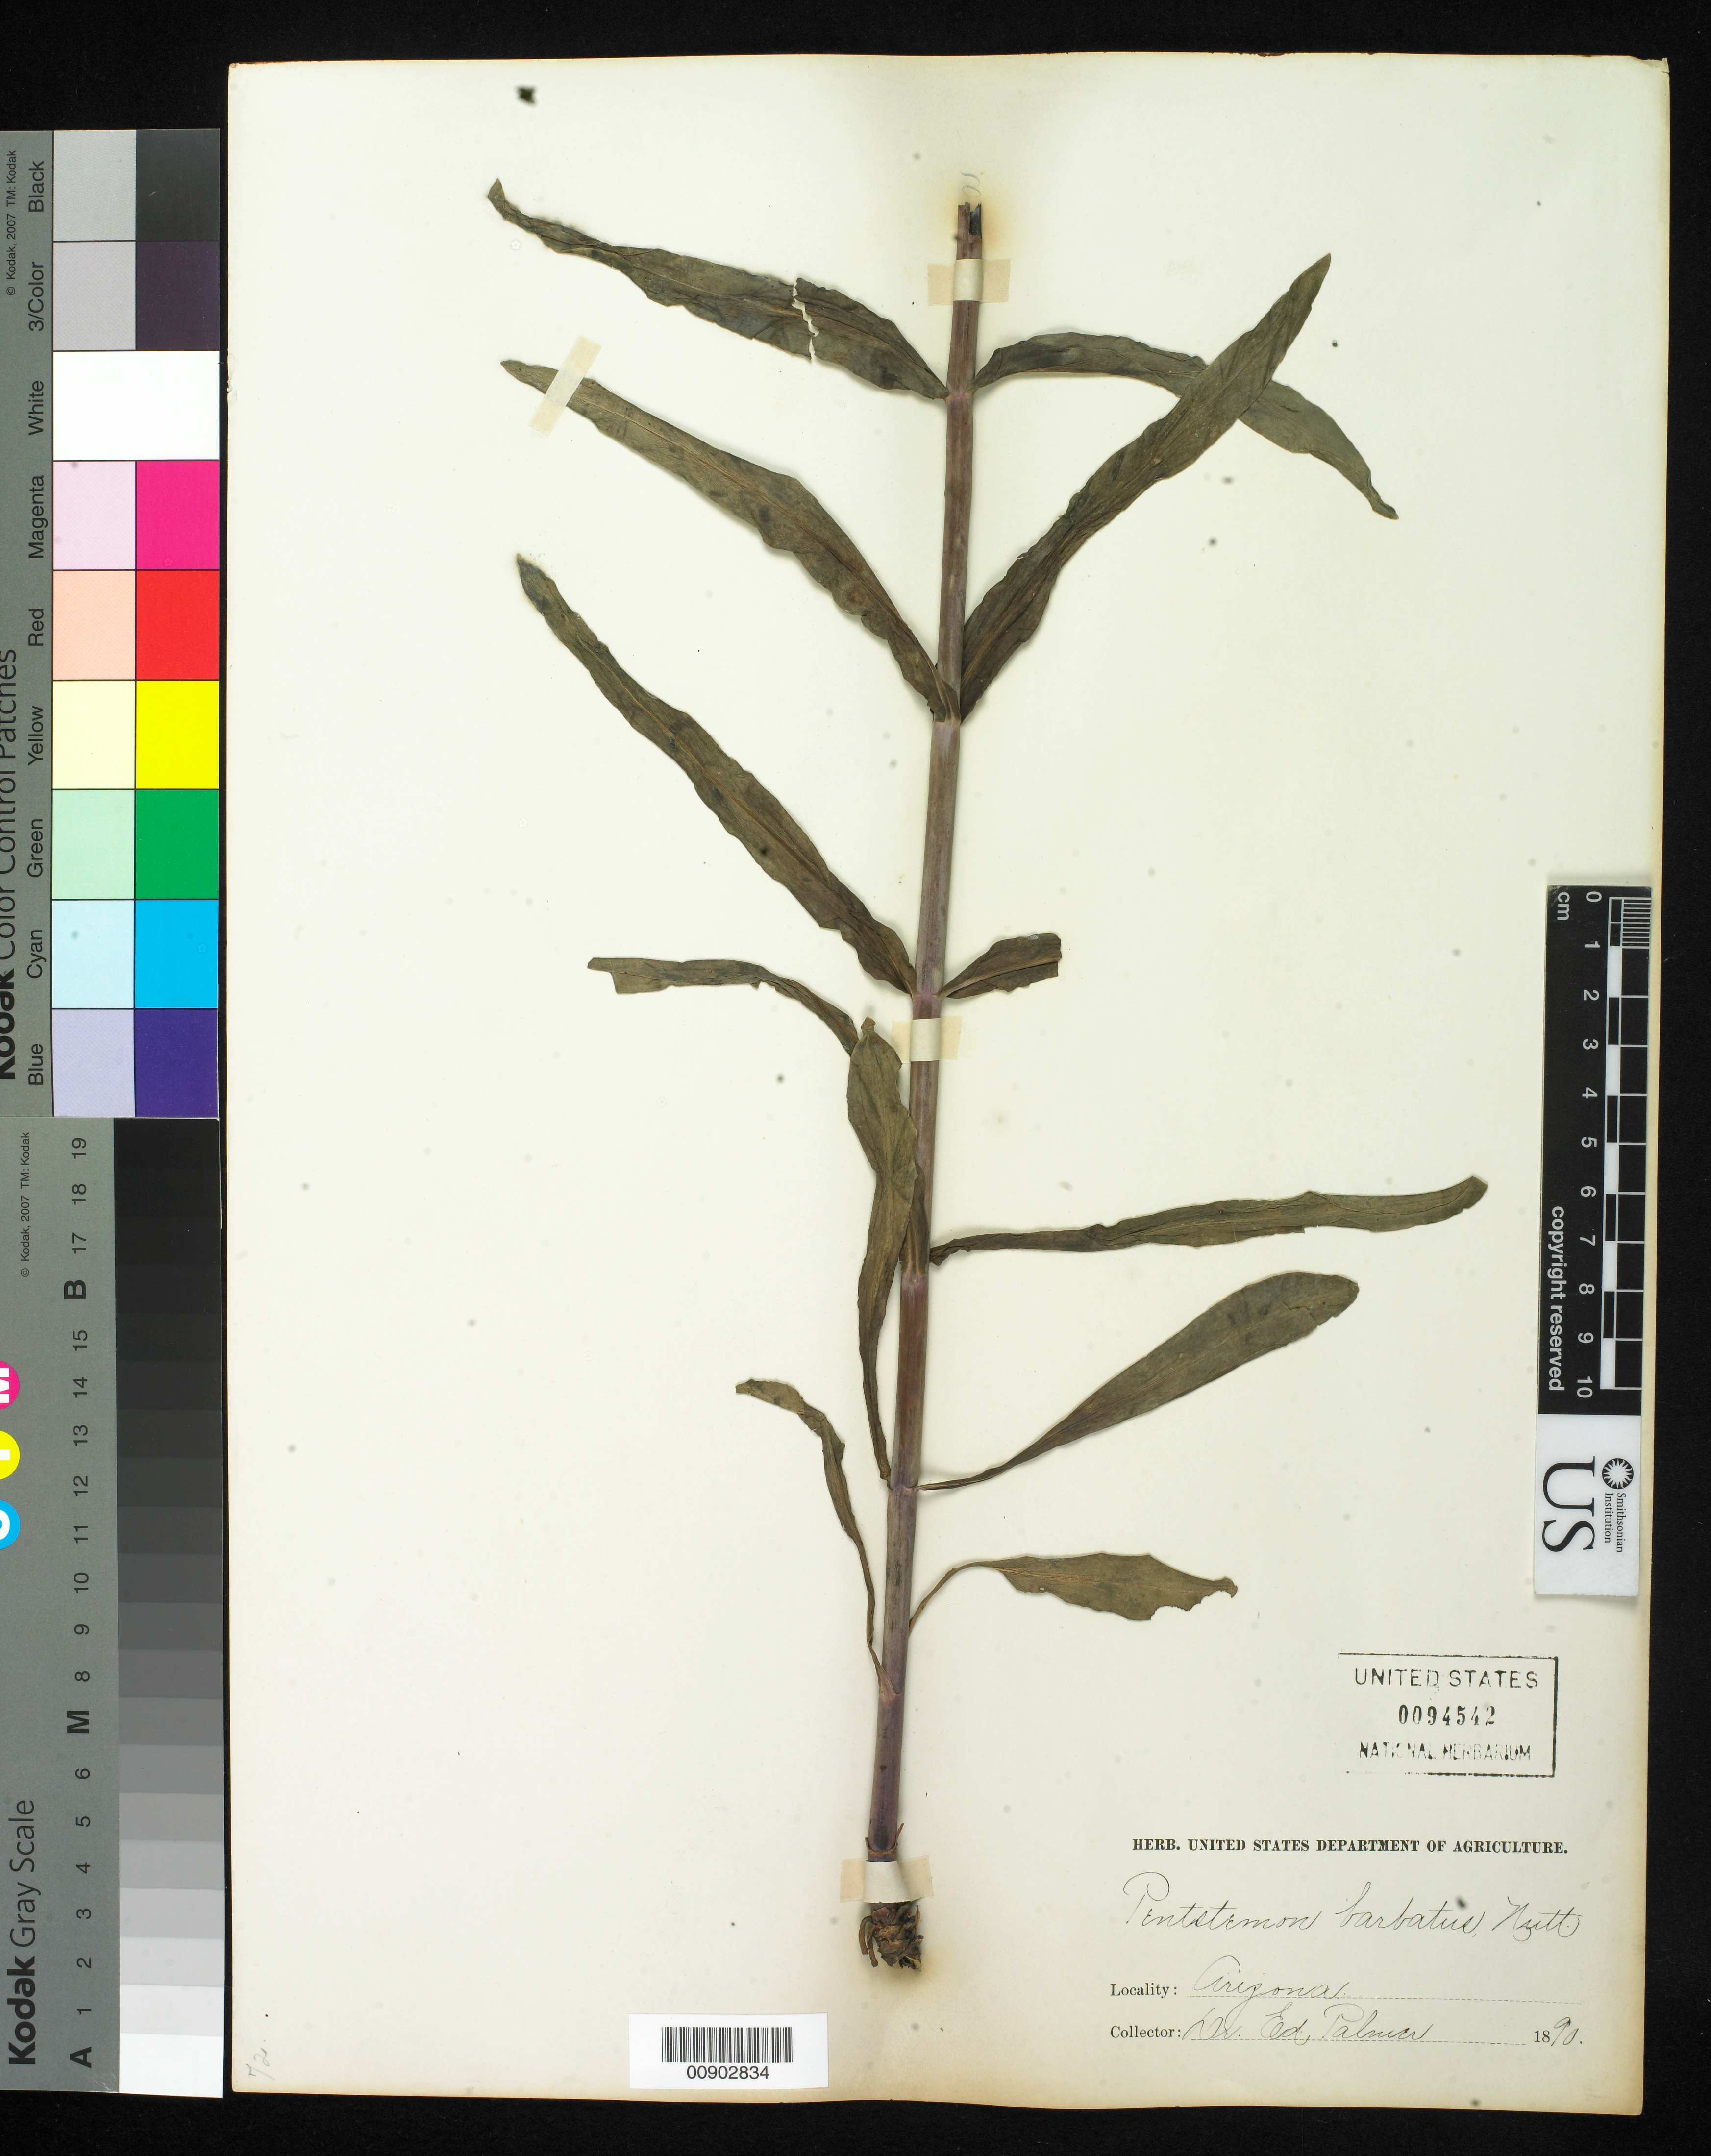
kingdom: Plantae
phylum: Tracheophyta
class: Magnoliopsida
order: Lamiales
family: Plantaginaceae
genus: Penstemon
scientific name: Penstemon barbatus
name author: (Cav.) Roth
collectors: E. Palmer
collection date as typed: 1890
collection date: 1890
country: United States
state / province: Arizona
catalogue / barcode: US 94542